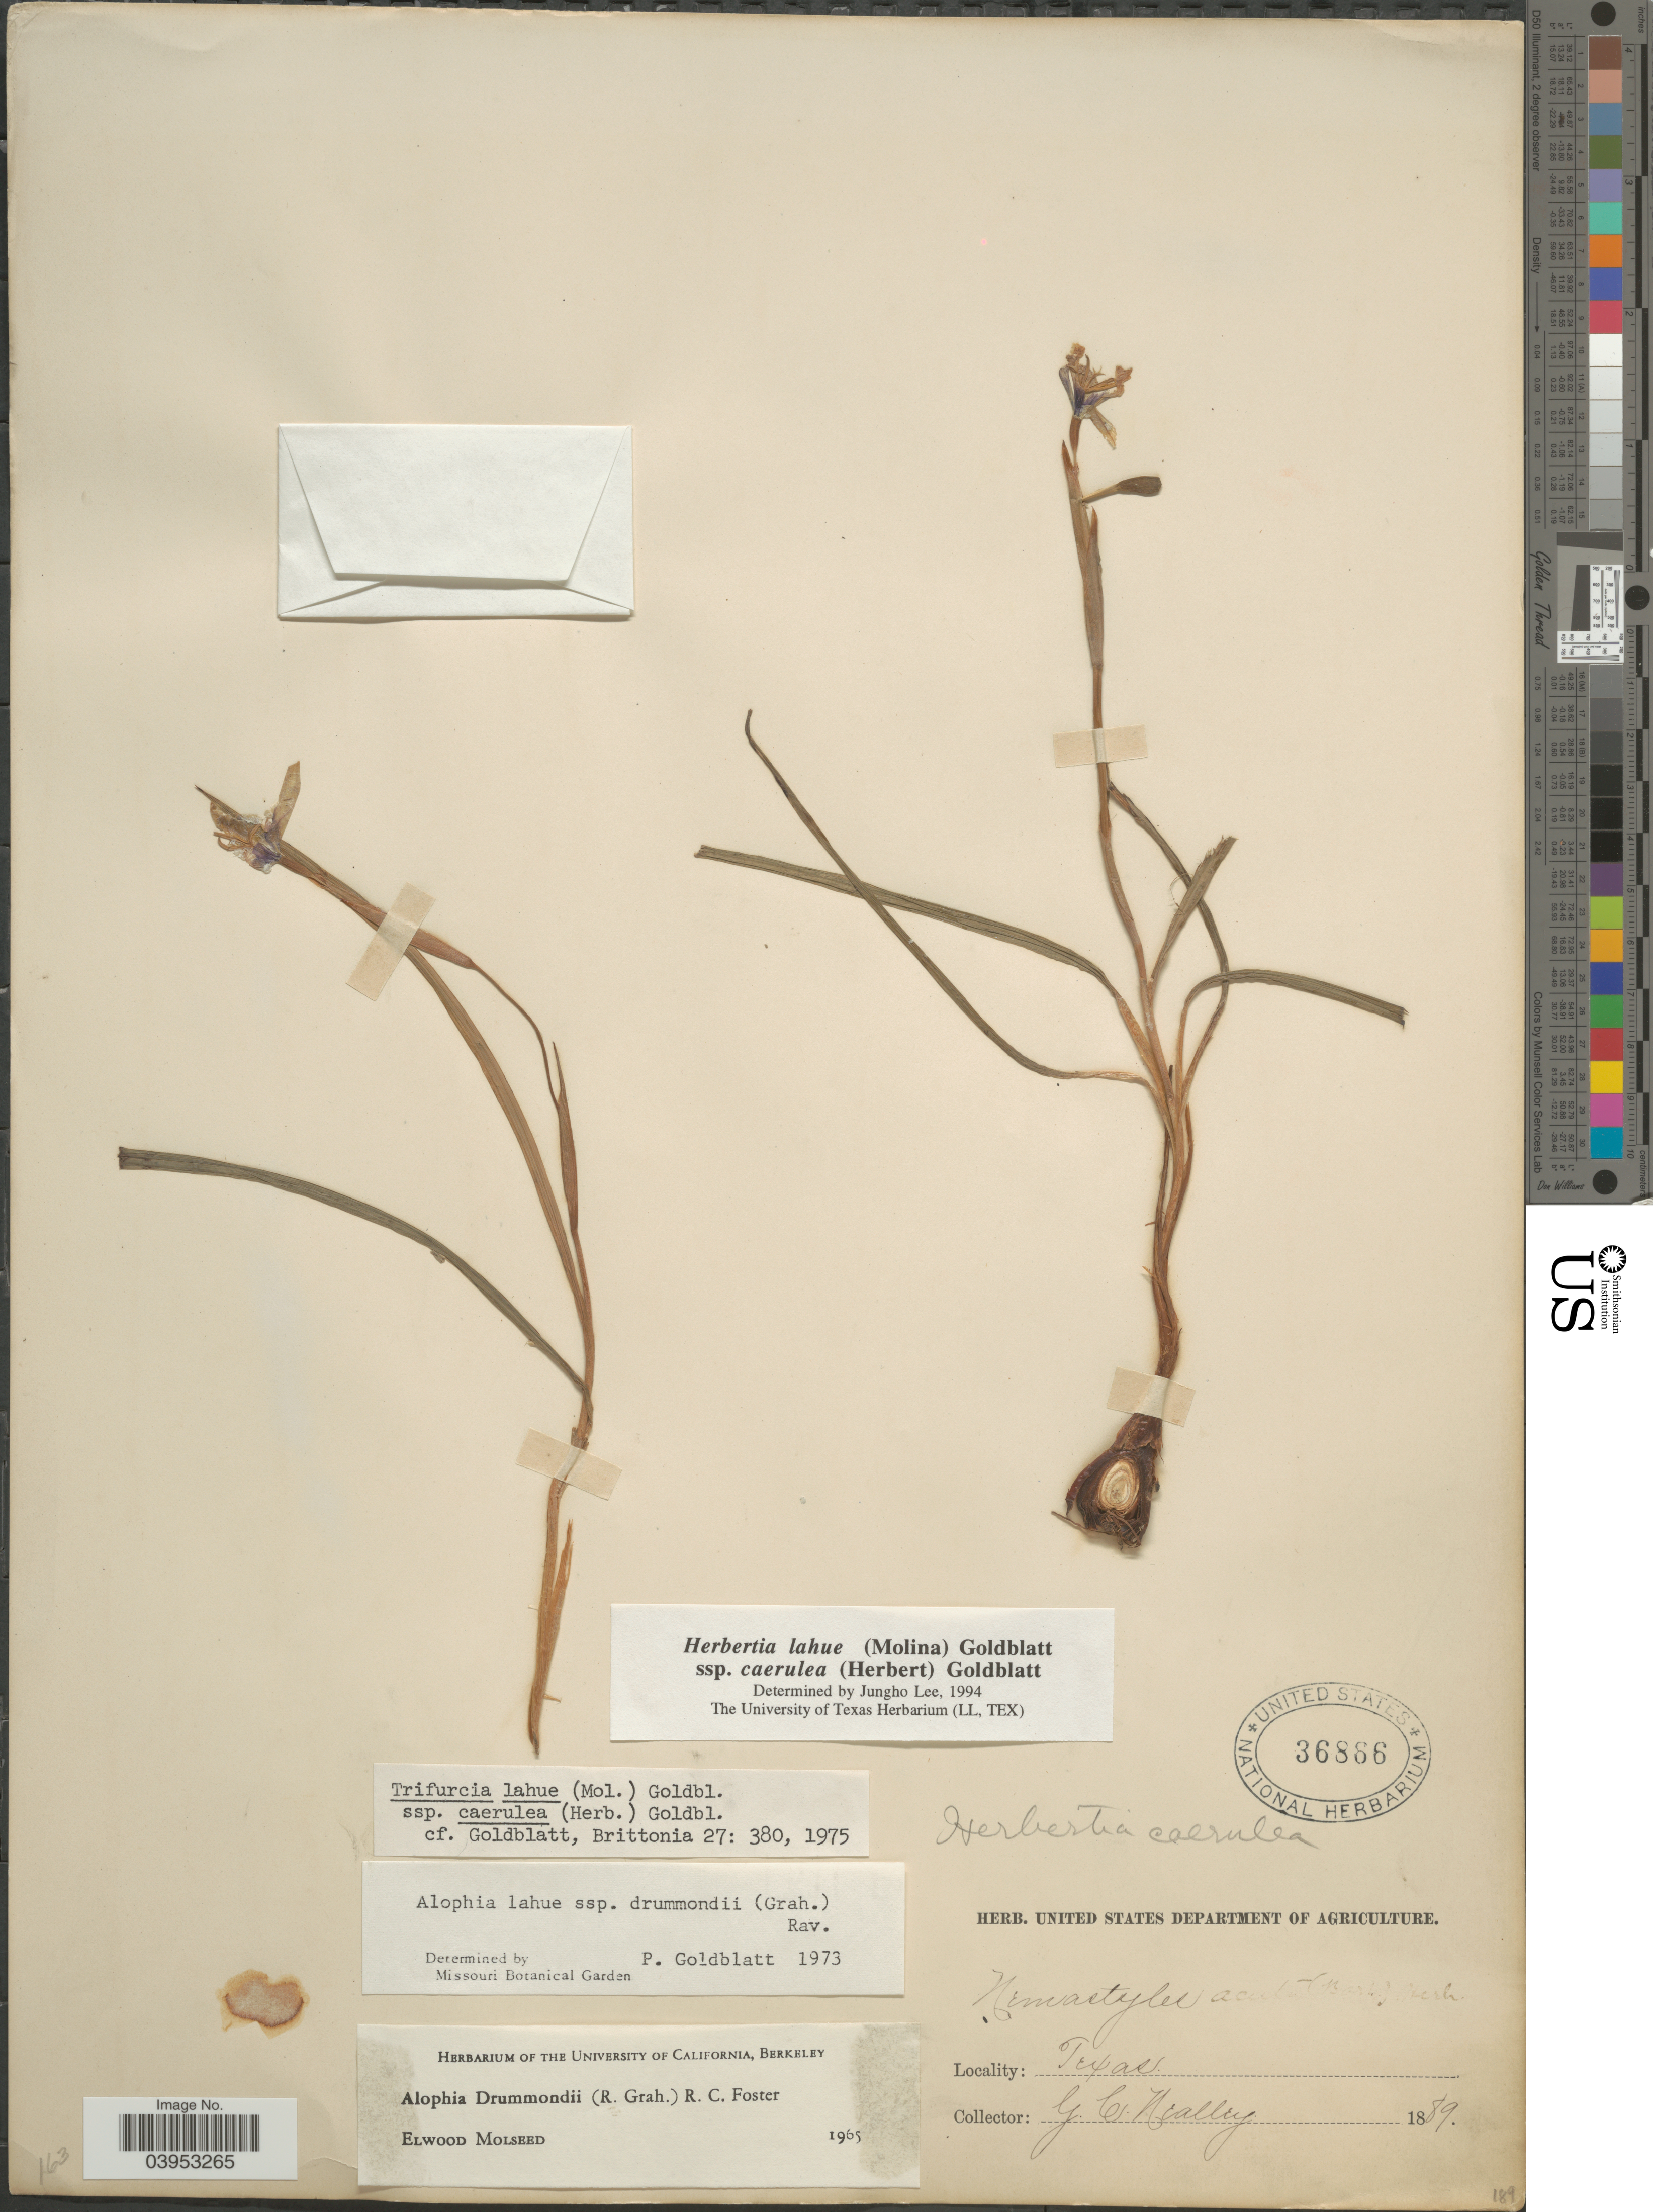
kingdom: Plantae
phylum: Tracheophyta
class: Liliopsida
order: Asparagales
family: Iridaceae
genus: Herbertia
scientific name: Herbertia lahue subsp. caerulea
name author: (Herb.) Goldblatt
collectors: G. C. Nealley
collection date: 1889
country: United States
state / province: Texas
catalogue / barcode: US 36866